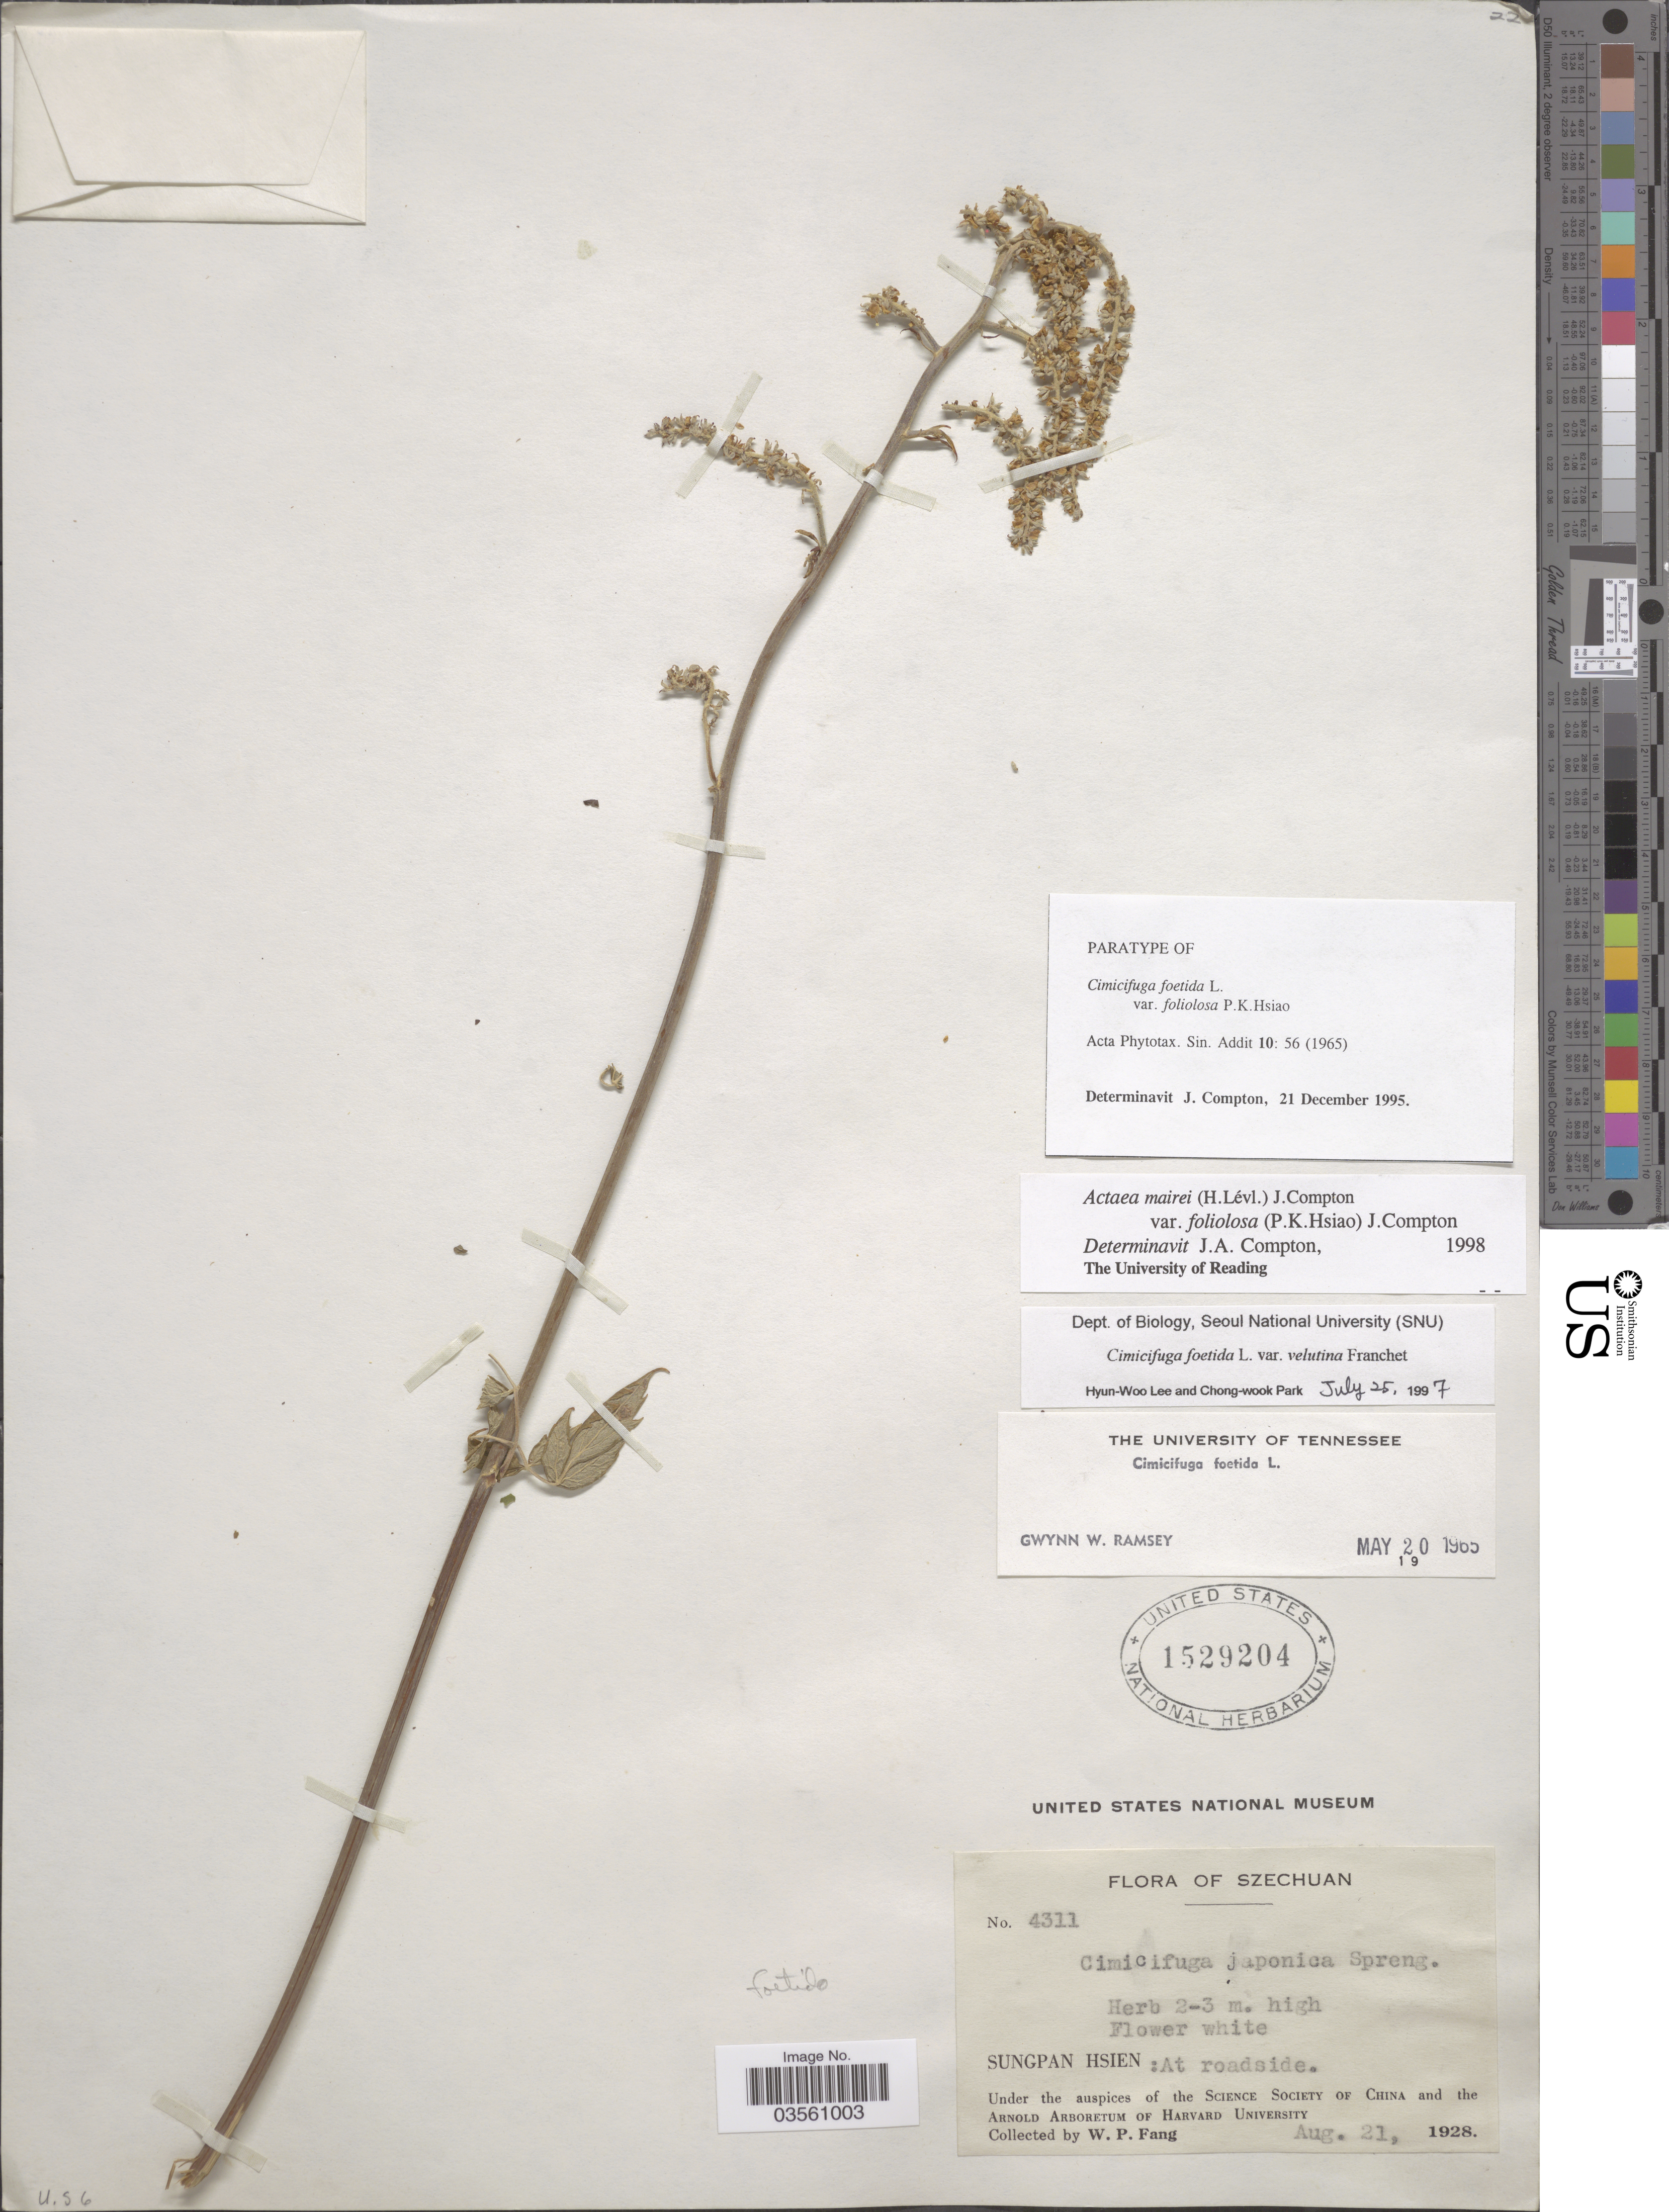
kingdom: Plantae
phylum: Tracheophyta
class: Magnoliopsida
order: Ranunculales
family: Ranunculaceae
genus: Actaea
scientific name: Actaea mairei var. foliolosa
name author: (P.K. Hsiao) J. Compton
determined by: Compton, J. A.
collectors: W. P. Fang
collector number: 4311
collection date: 1928-08-21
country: China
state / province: Sichuan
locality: Szechuan. Sungpan Hsien: At roadside.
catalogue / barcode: US 1529204